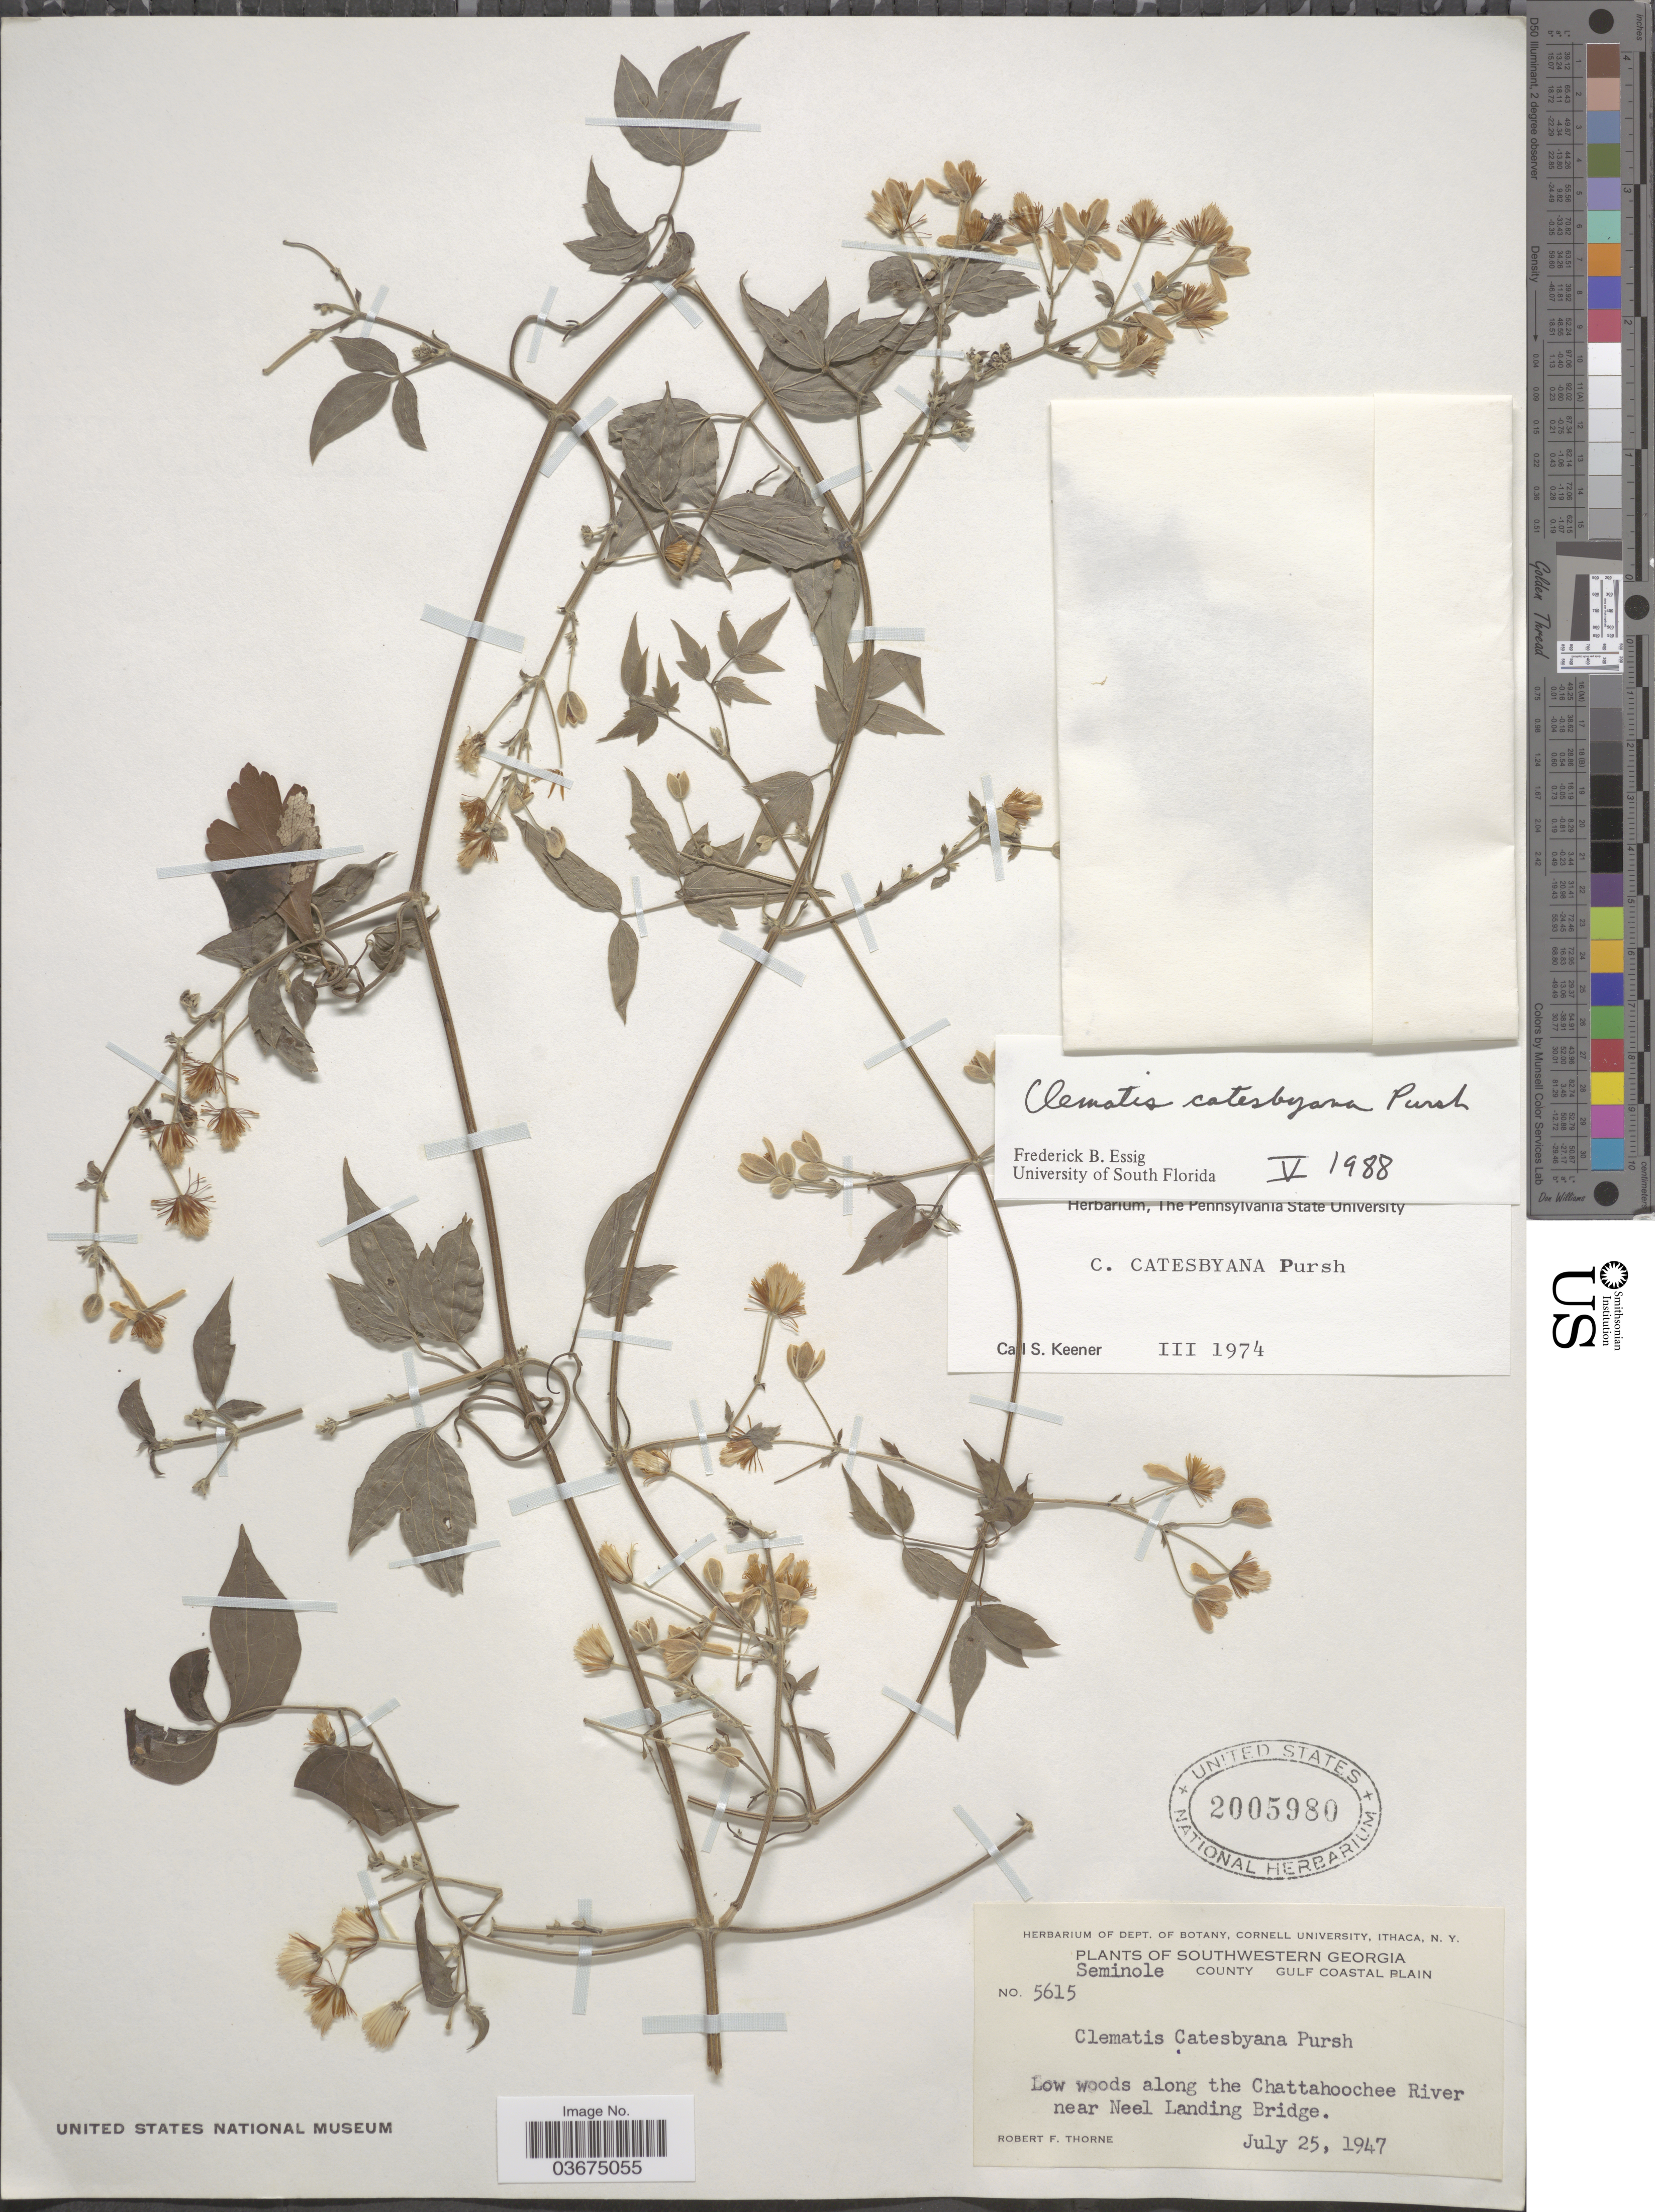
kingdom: Plantae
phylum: Tracheophyta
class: Magnoliopsida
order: Ranunculales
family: Ranunculaceae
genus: Clematis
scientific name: Clematis catesbyana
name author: Pursh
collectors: R. F. Thorne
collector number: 5615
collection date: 1947-07-25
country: United States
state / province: Georgia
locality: Southwestern Georgia. Seminole County, Gulf Coastal Plain. Low woods along the Chattahoochee River near Neel Landing Bridge.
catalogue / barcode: US 2005980